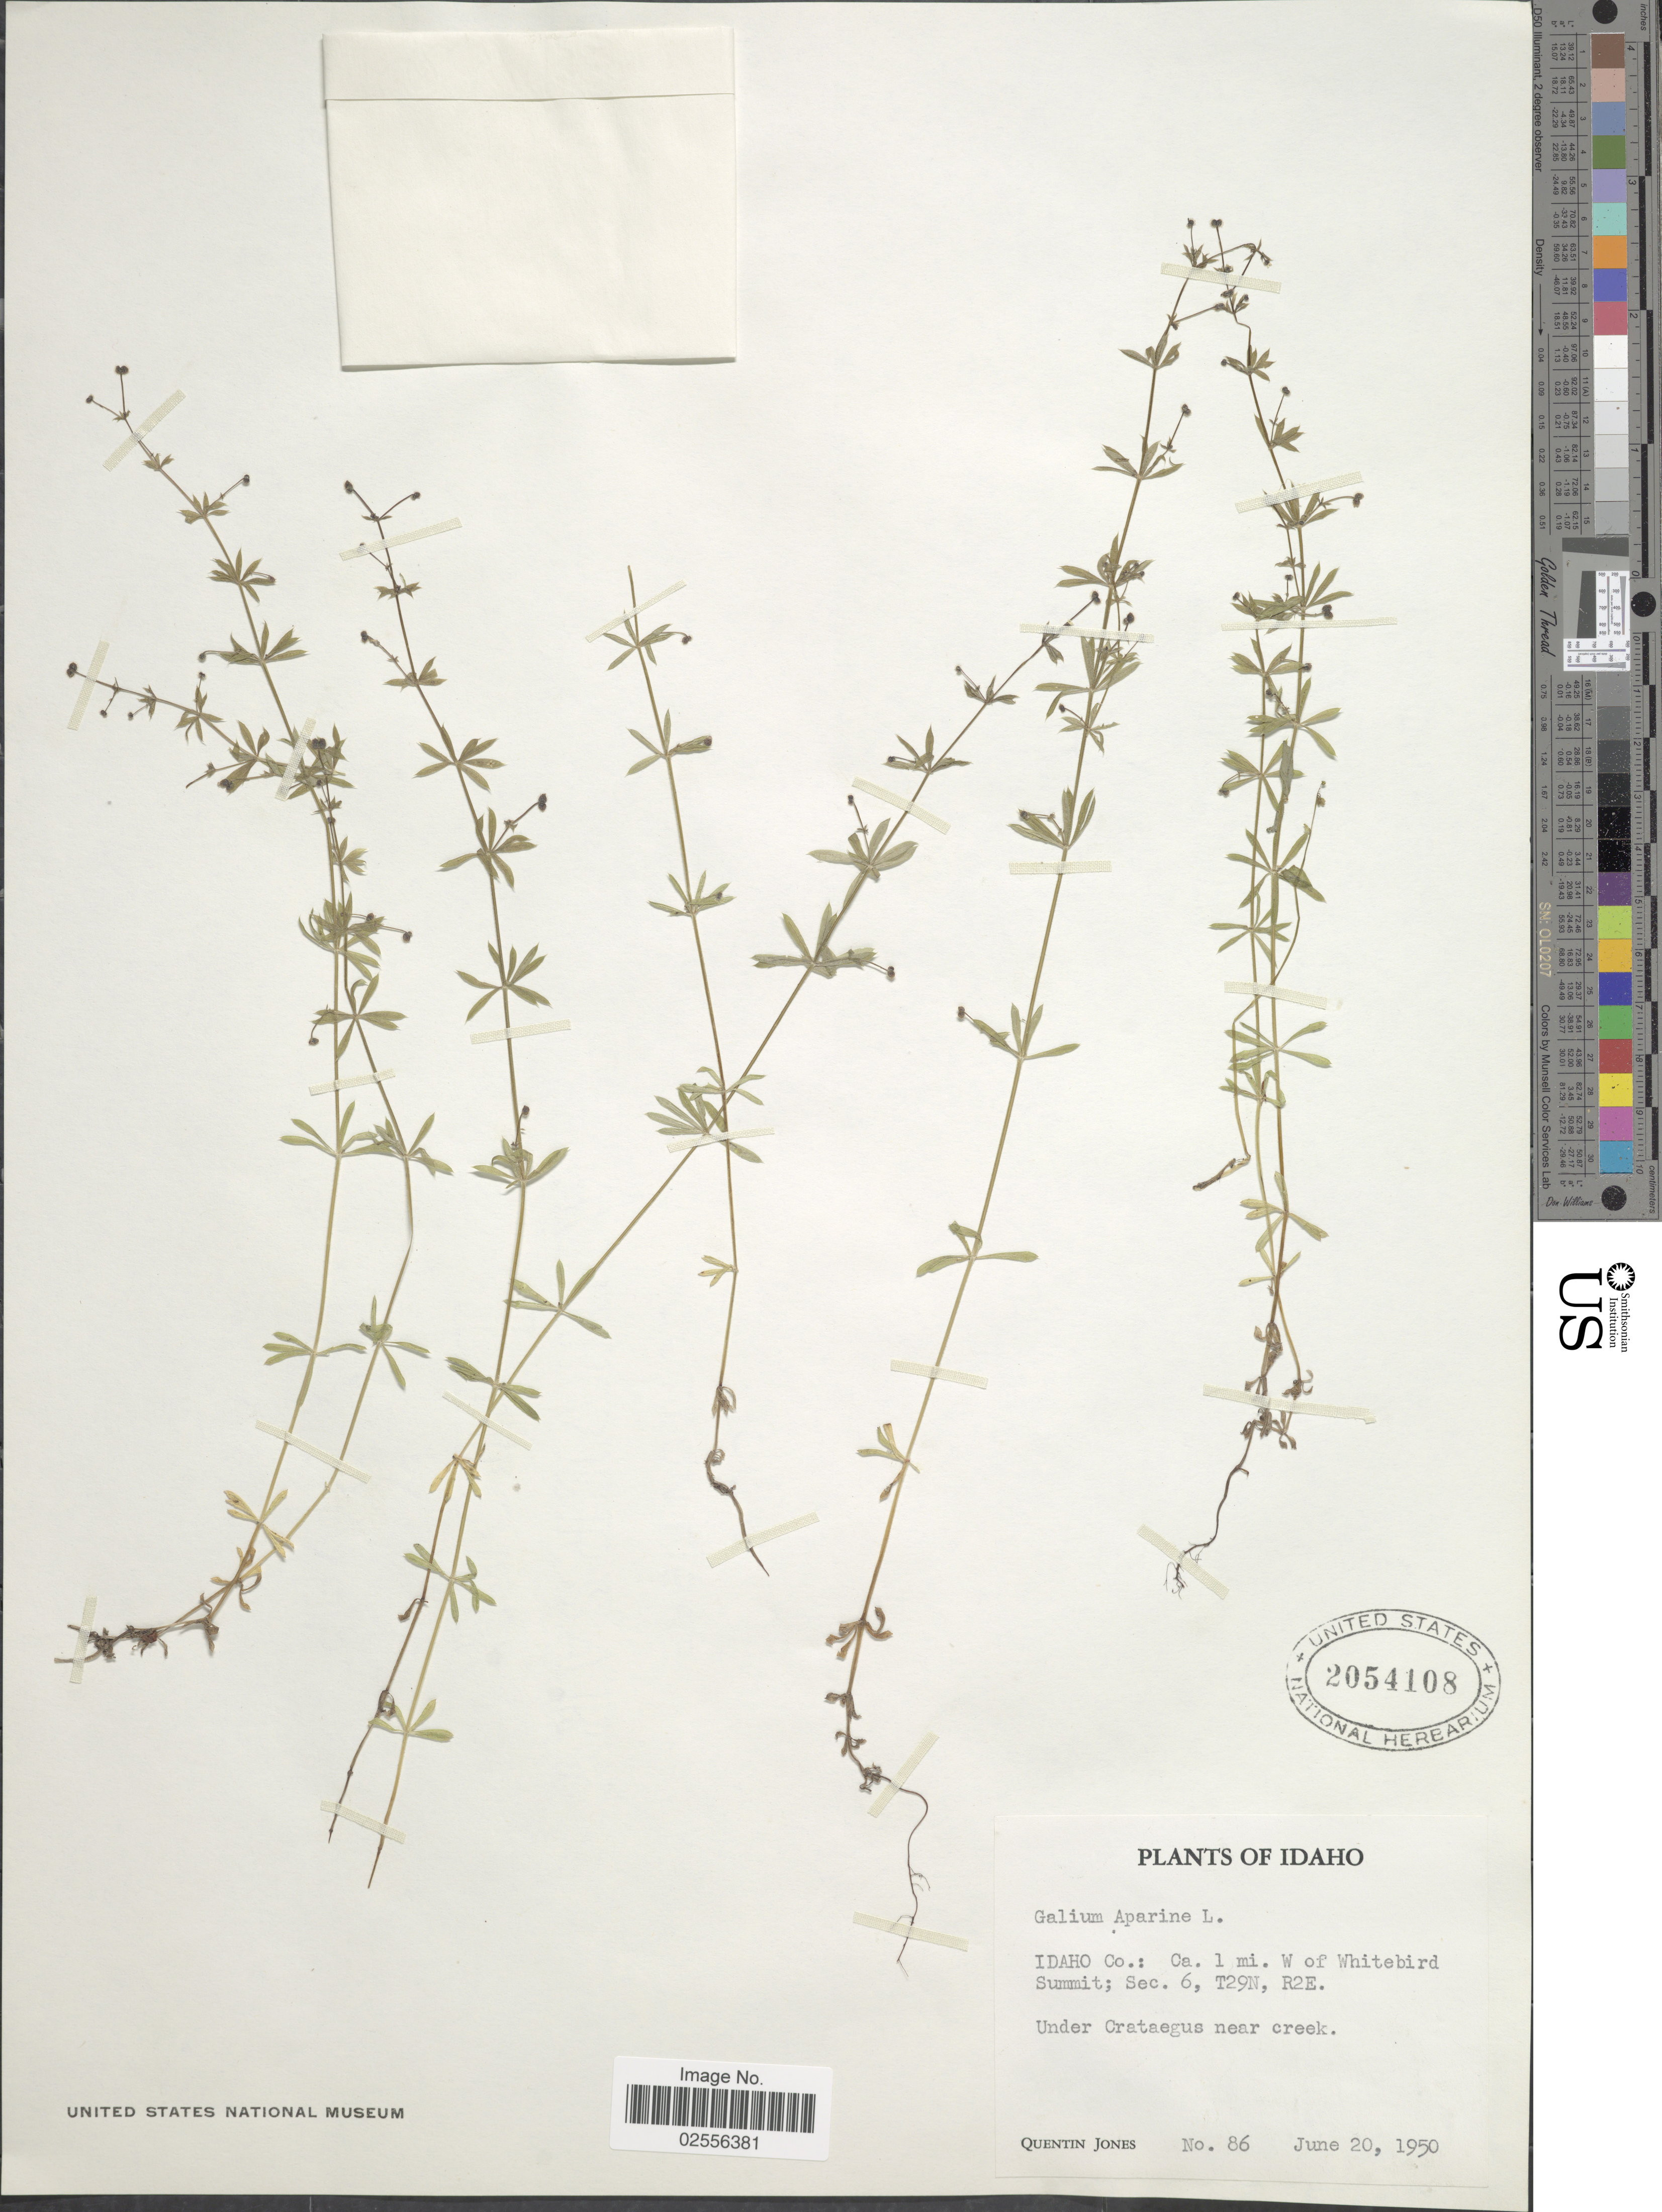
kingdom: Plantae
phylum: Tracheophyta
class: Magnoliopsida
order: Gentianales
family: Rubiaceae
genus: Galium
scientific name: Galium aparine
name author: L.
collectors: Q. Jones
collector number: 86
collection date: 1950-06-20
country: United States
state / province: Idaho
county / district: Idaho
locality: Ca. 1 mi. W of Whitebird Summit; Sec. 6, T29N, R2E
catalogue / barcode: US 2054108